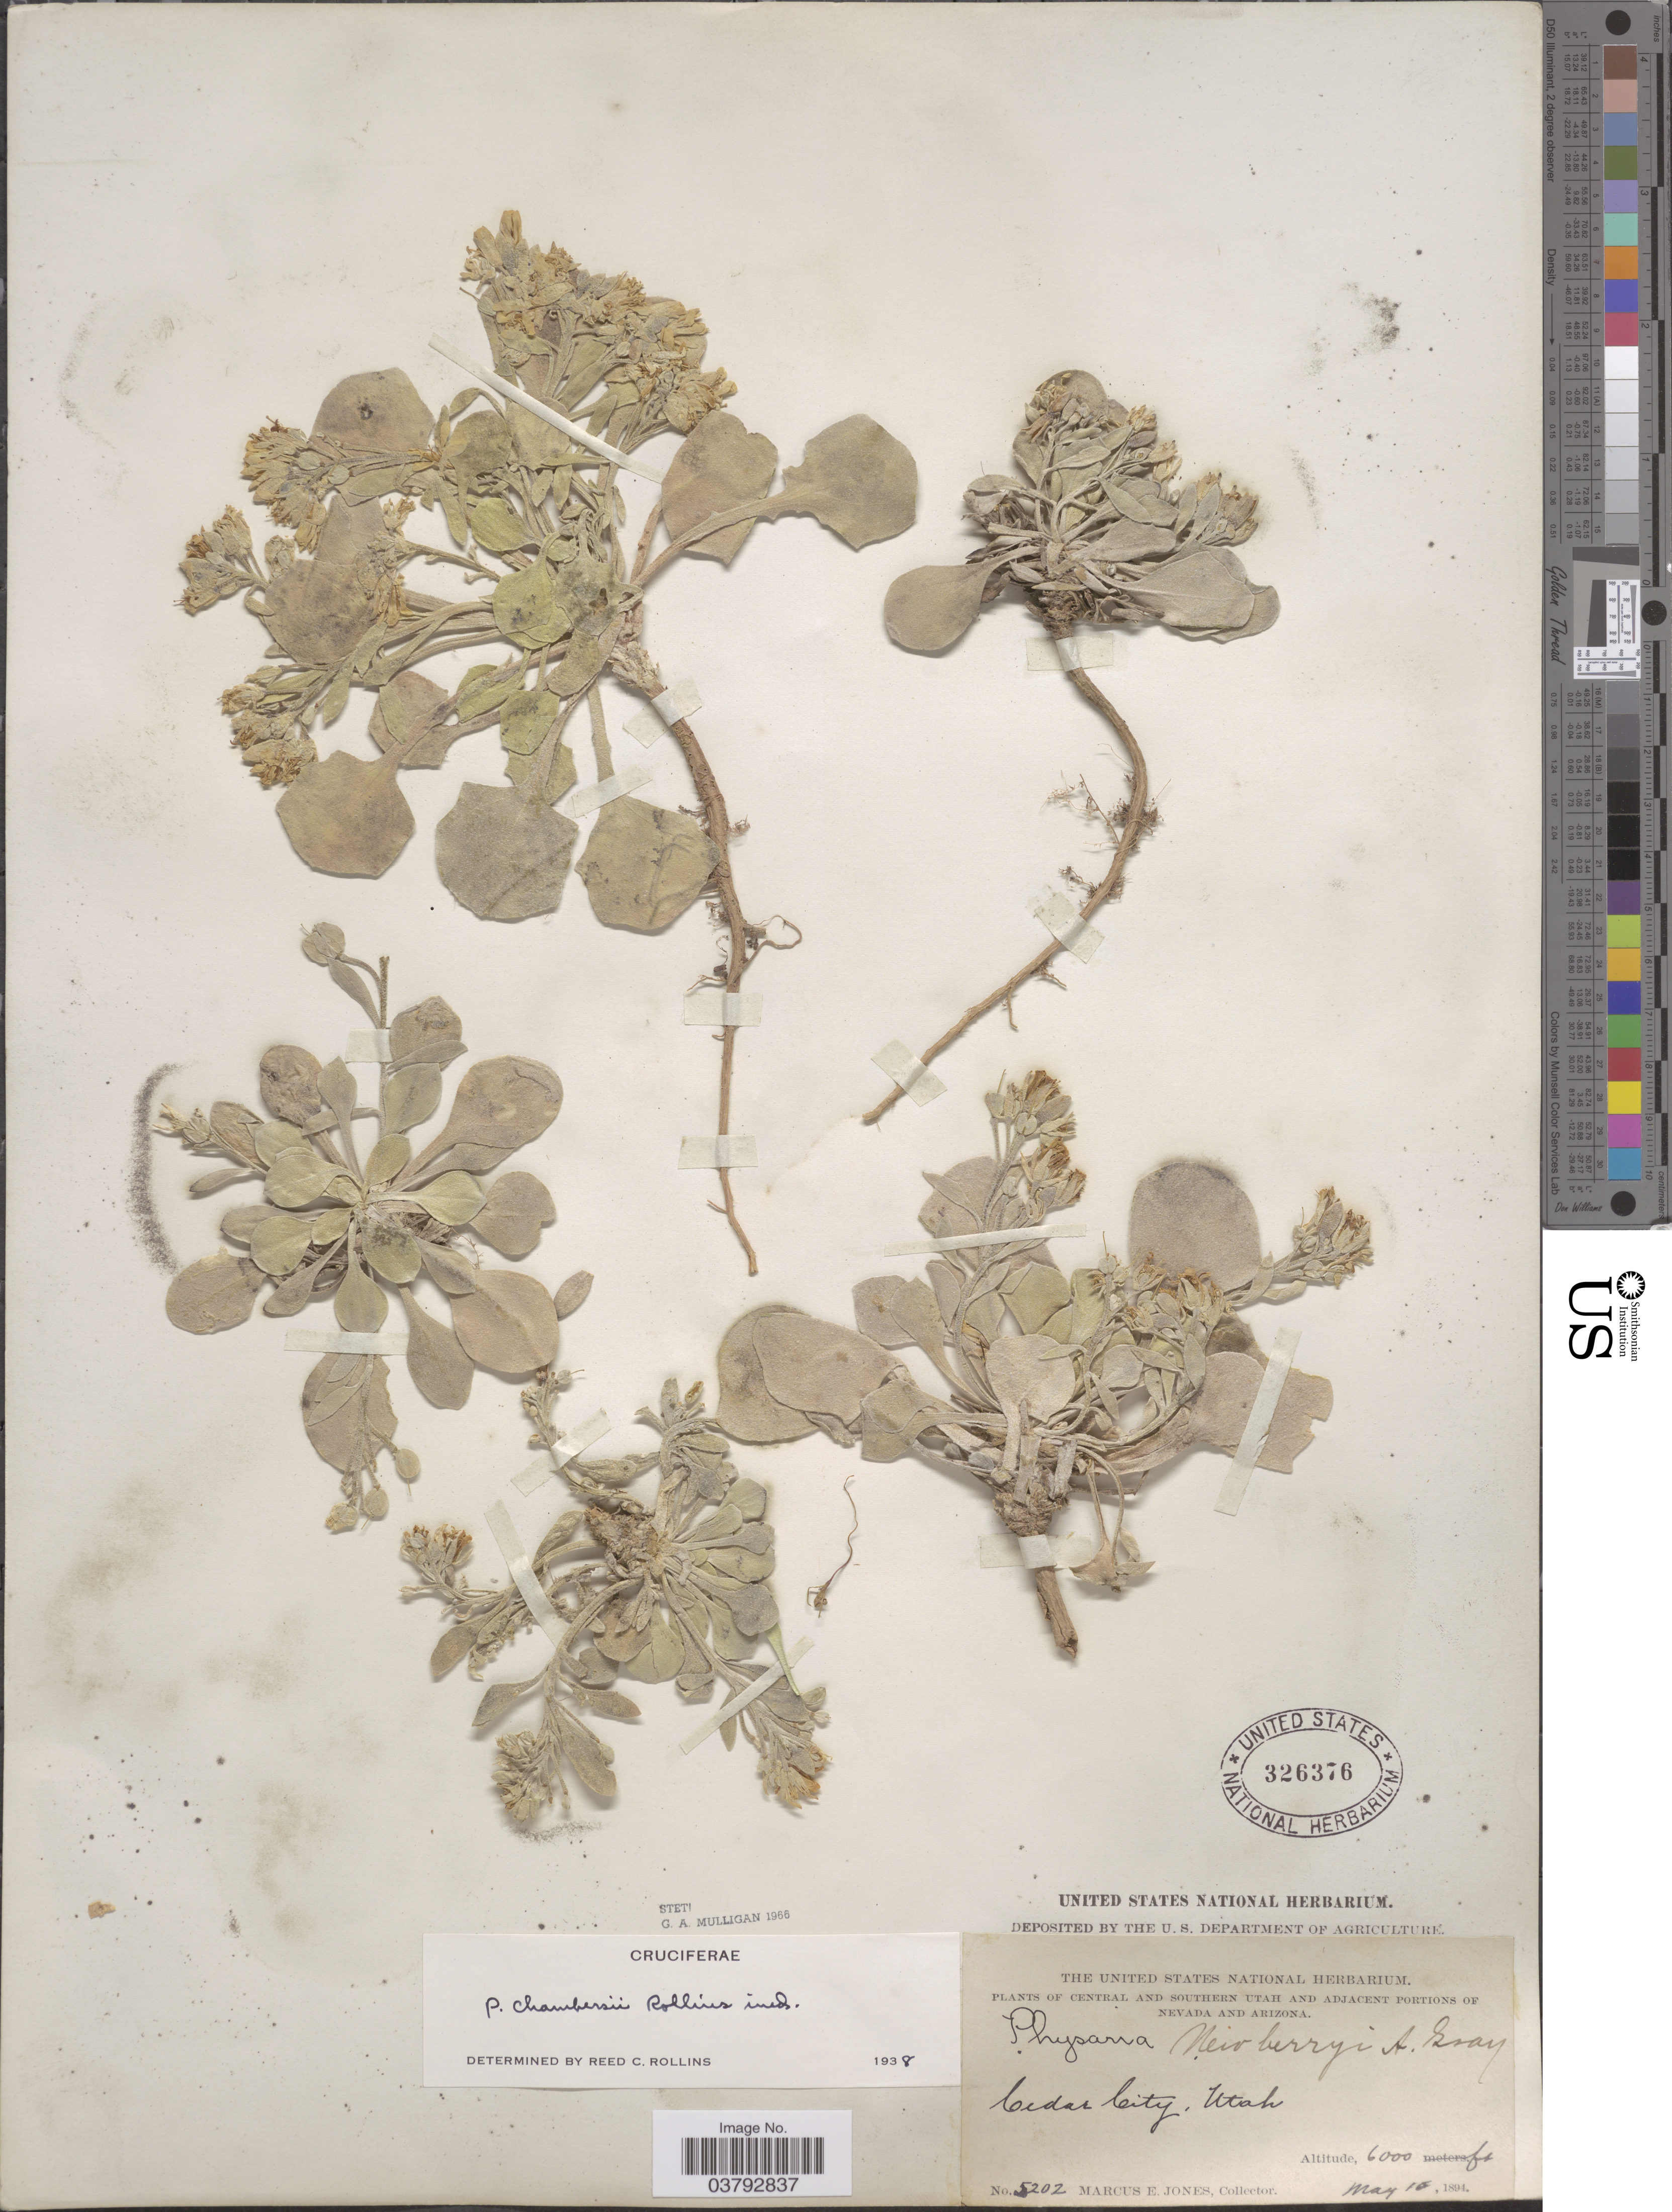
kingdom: Plantae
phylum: Tracheophyta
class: Magnoliopsida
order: Brassicales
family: Brassicaceae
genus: Physaria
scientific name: Physaria chambersii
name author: Rollins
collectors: M. E. Jones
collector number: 5202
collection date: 1894-05-16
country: United States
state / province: Utah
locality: Central and Southern Utah. Cedar City.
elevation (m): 1829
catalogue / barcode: US 326376